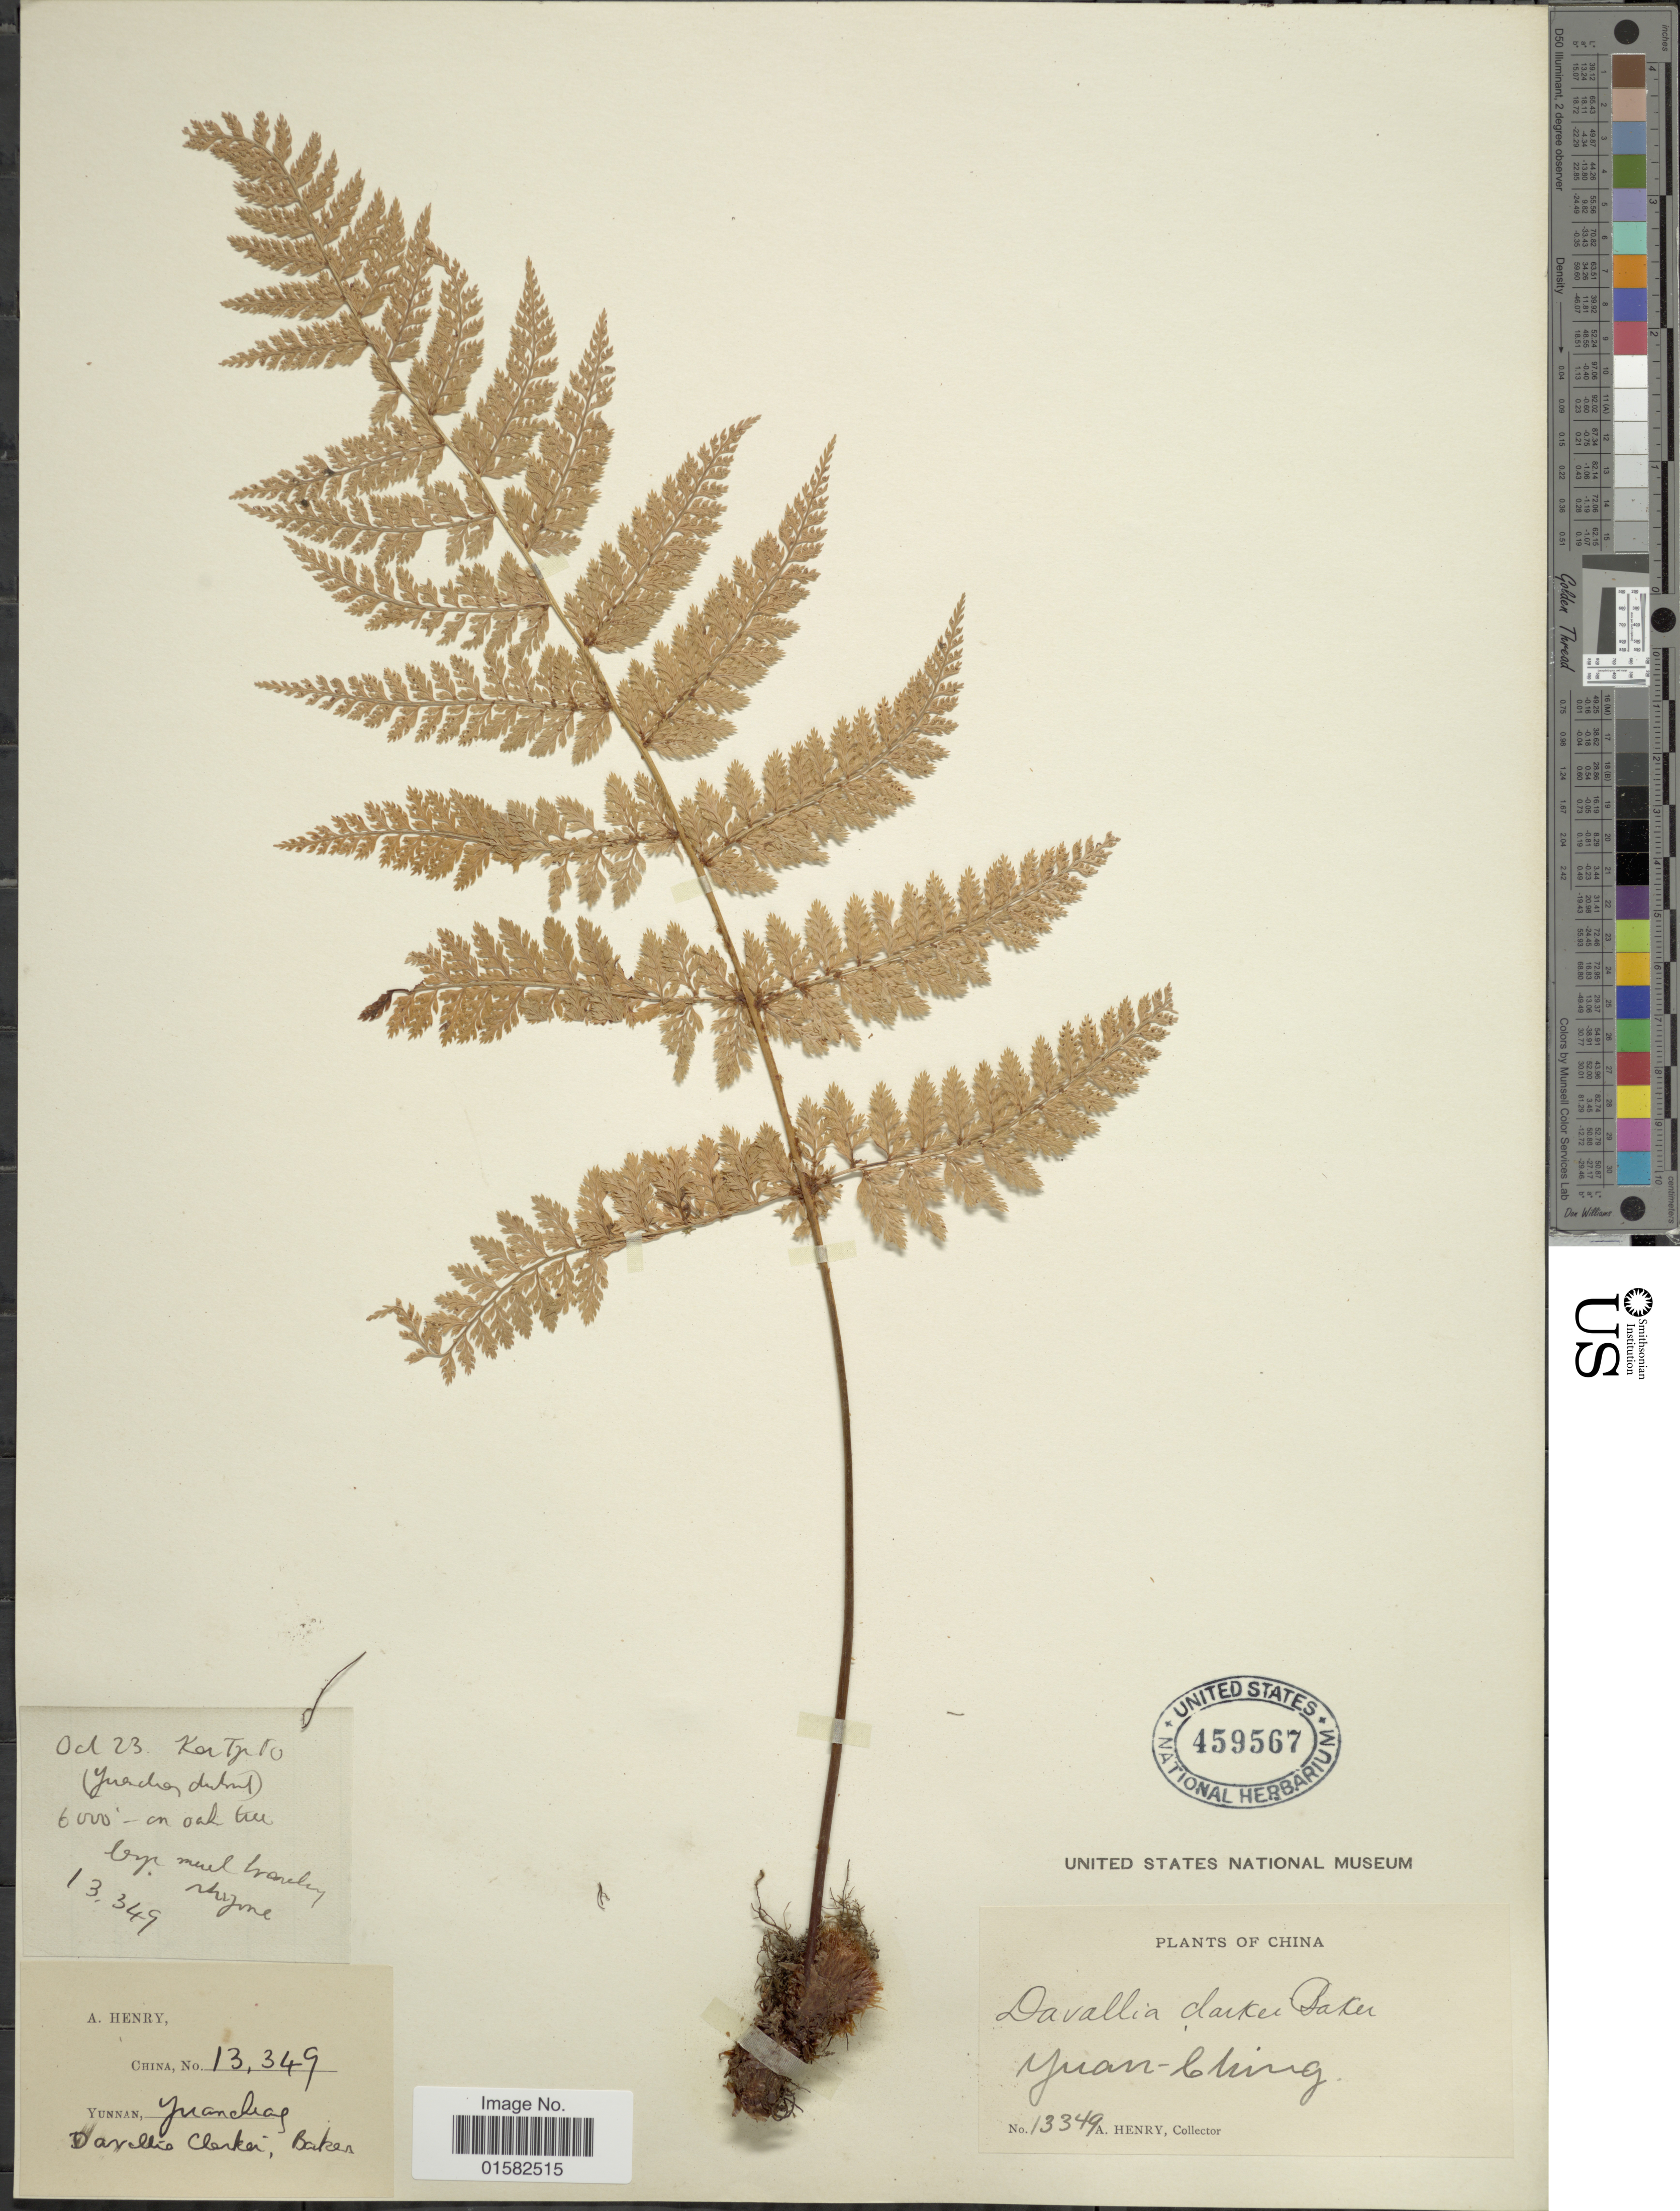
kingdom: Plantae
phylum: Tracheophyta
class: Polypodiopsida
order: Polypodiales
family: Davalliaceae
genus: Araiostegiella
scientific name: Araiostegiella hookeri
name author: (Bedd.) Fraser-Jenk.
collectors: A. Henry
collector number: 13349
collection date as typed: Transcribed d/m/y: /10/23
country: China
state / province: Yunnan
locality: Yuancheng district, Ker Tze Po.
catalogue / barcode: US 459567